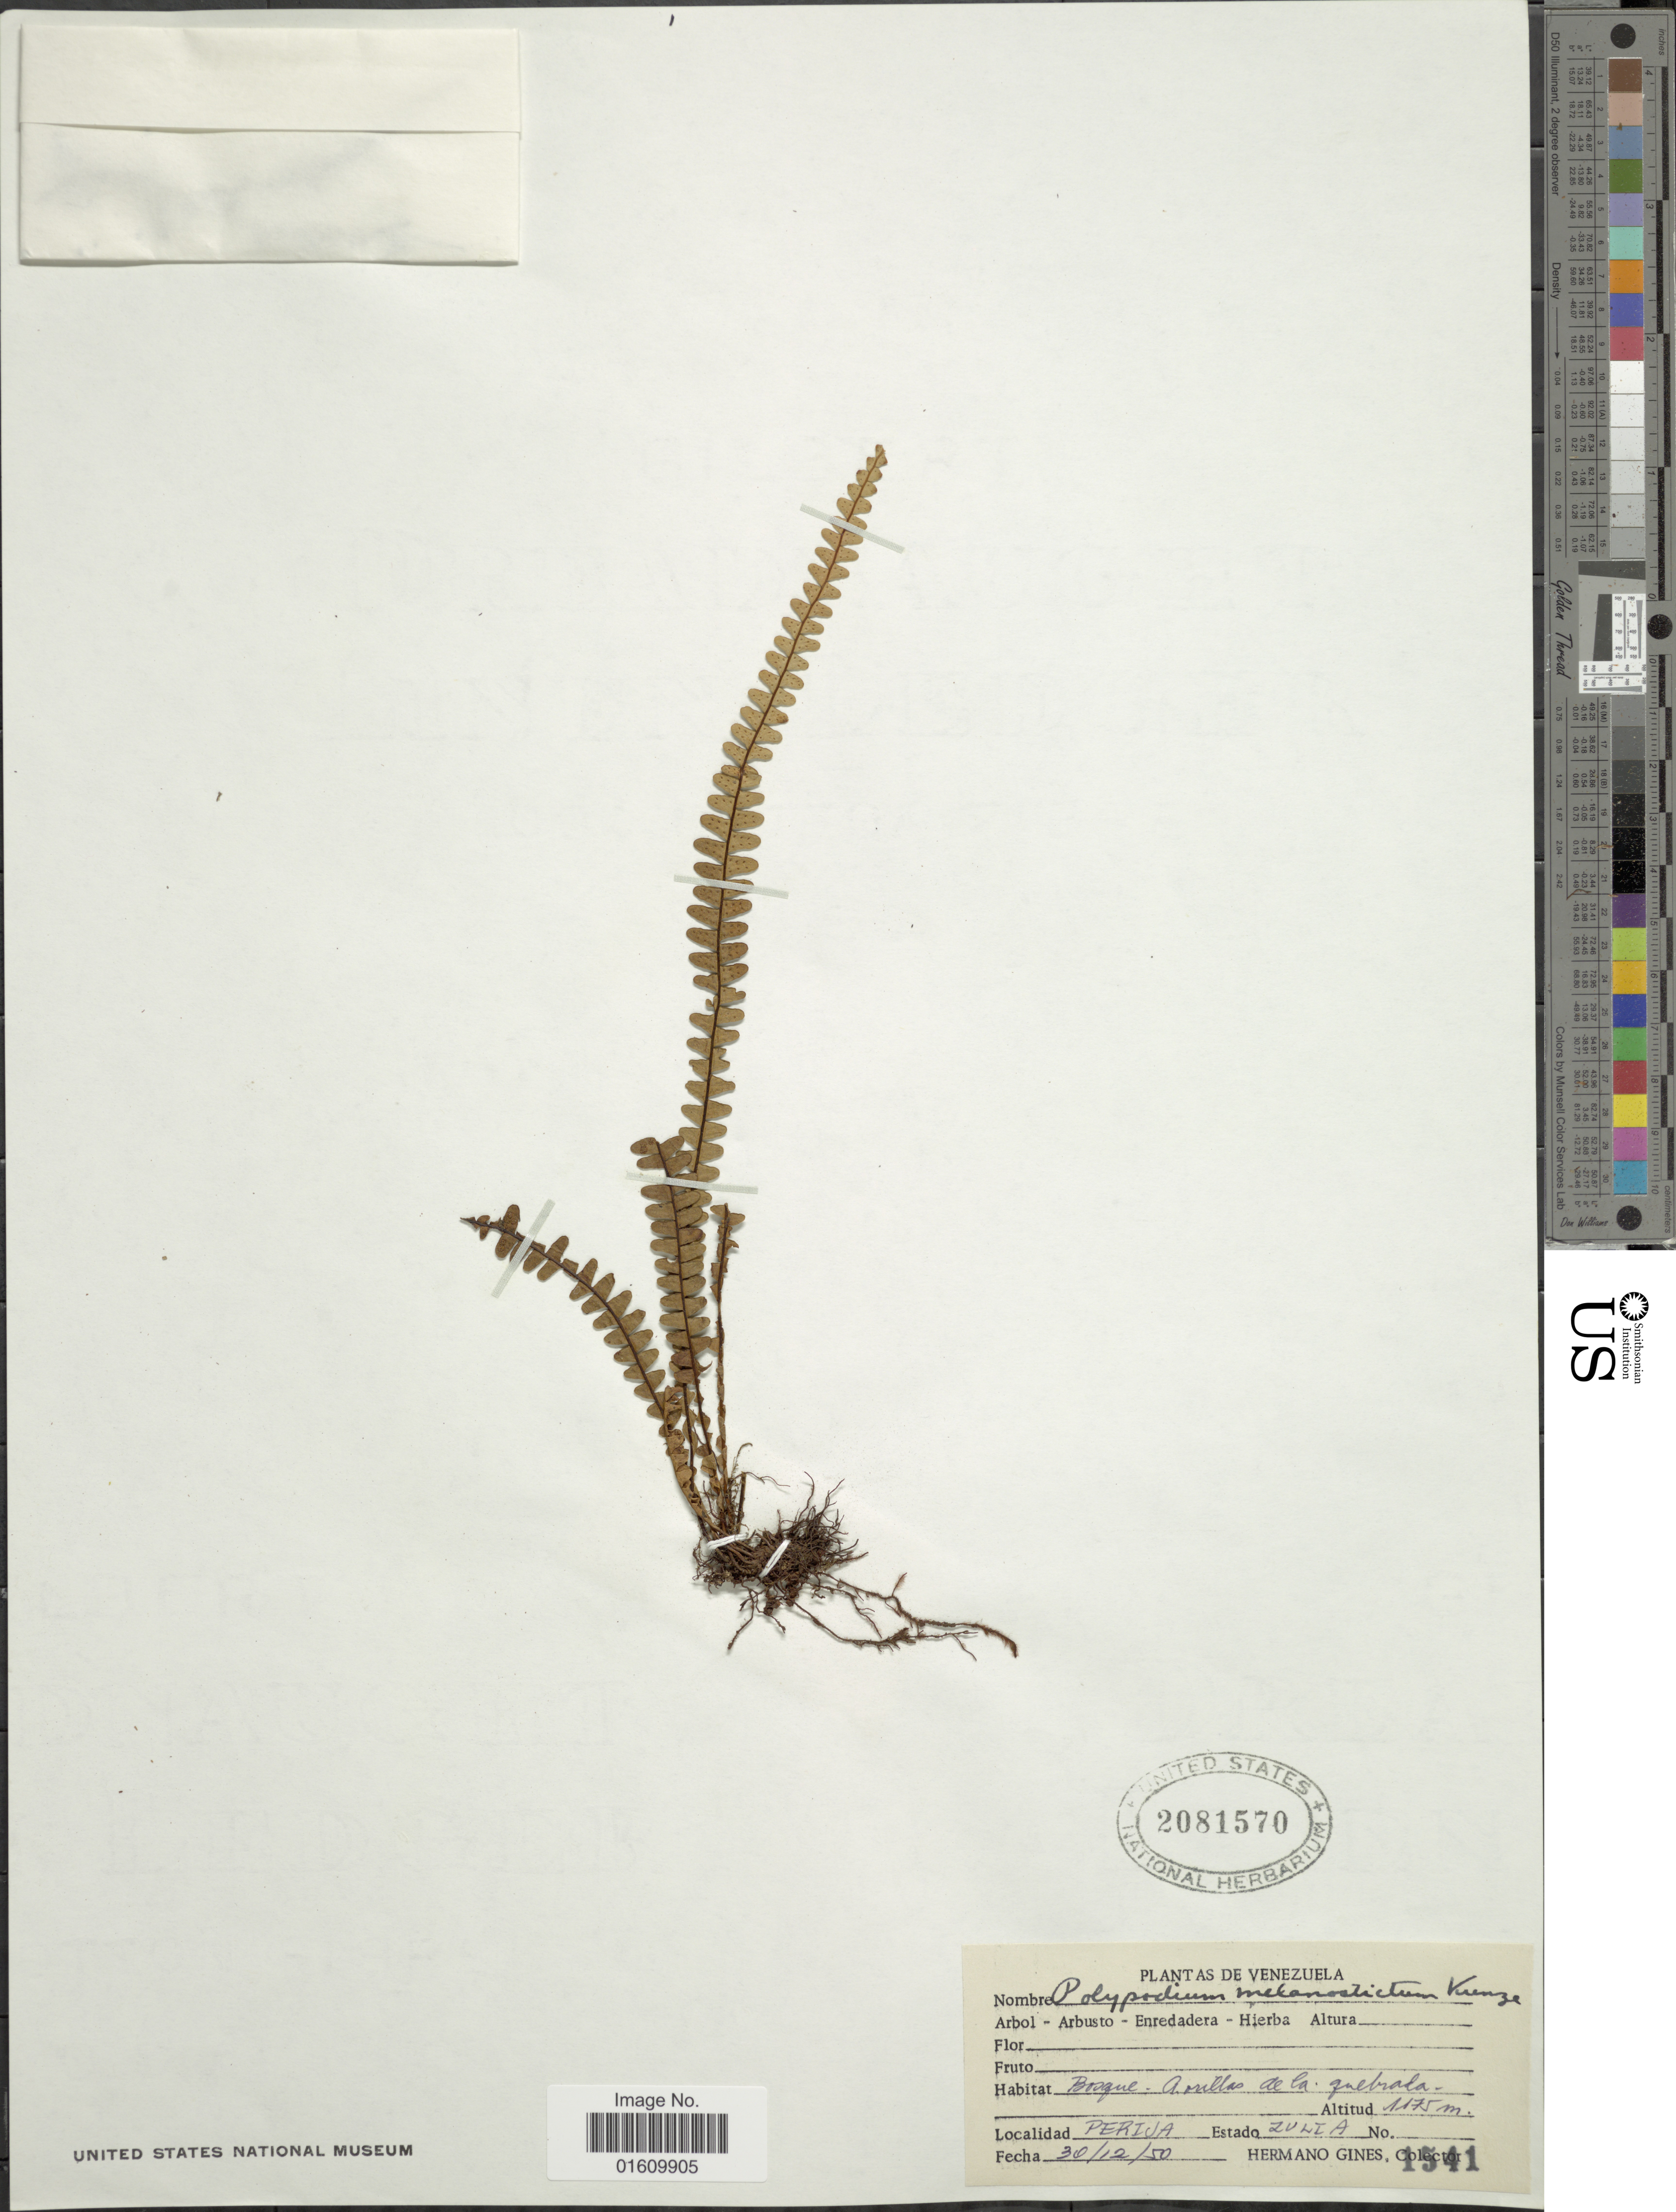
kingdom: Plantae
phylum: Tracheophyta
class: Polypodiopsida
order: Polypodiales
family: Polypodiaceae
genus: Melpomene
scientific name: Melpomene melanosticta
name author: (Kunze) A.R. Sm. & R.C. Moran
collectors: Bro. Gines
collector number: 1541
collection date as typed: Transcribed d/m/y: 30/12/50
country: Venezuela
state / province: Zulia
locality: Bosque, Arilloas de la Guebradam Perija.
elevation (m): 1175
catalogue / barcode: US 2081570